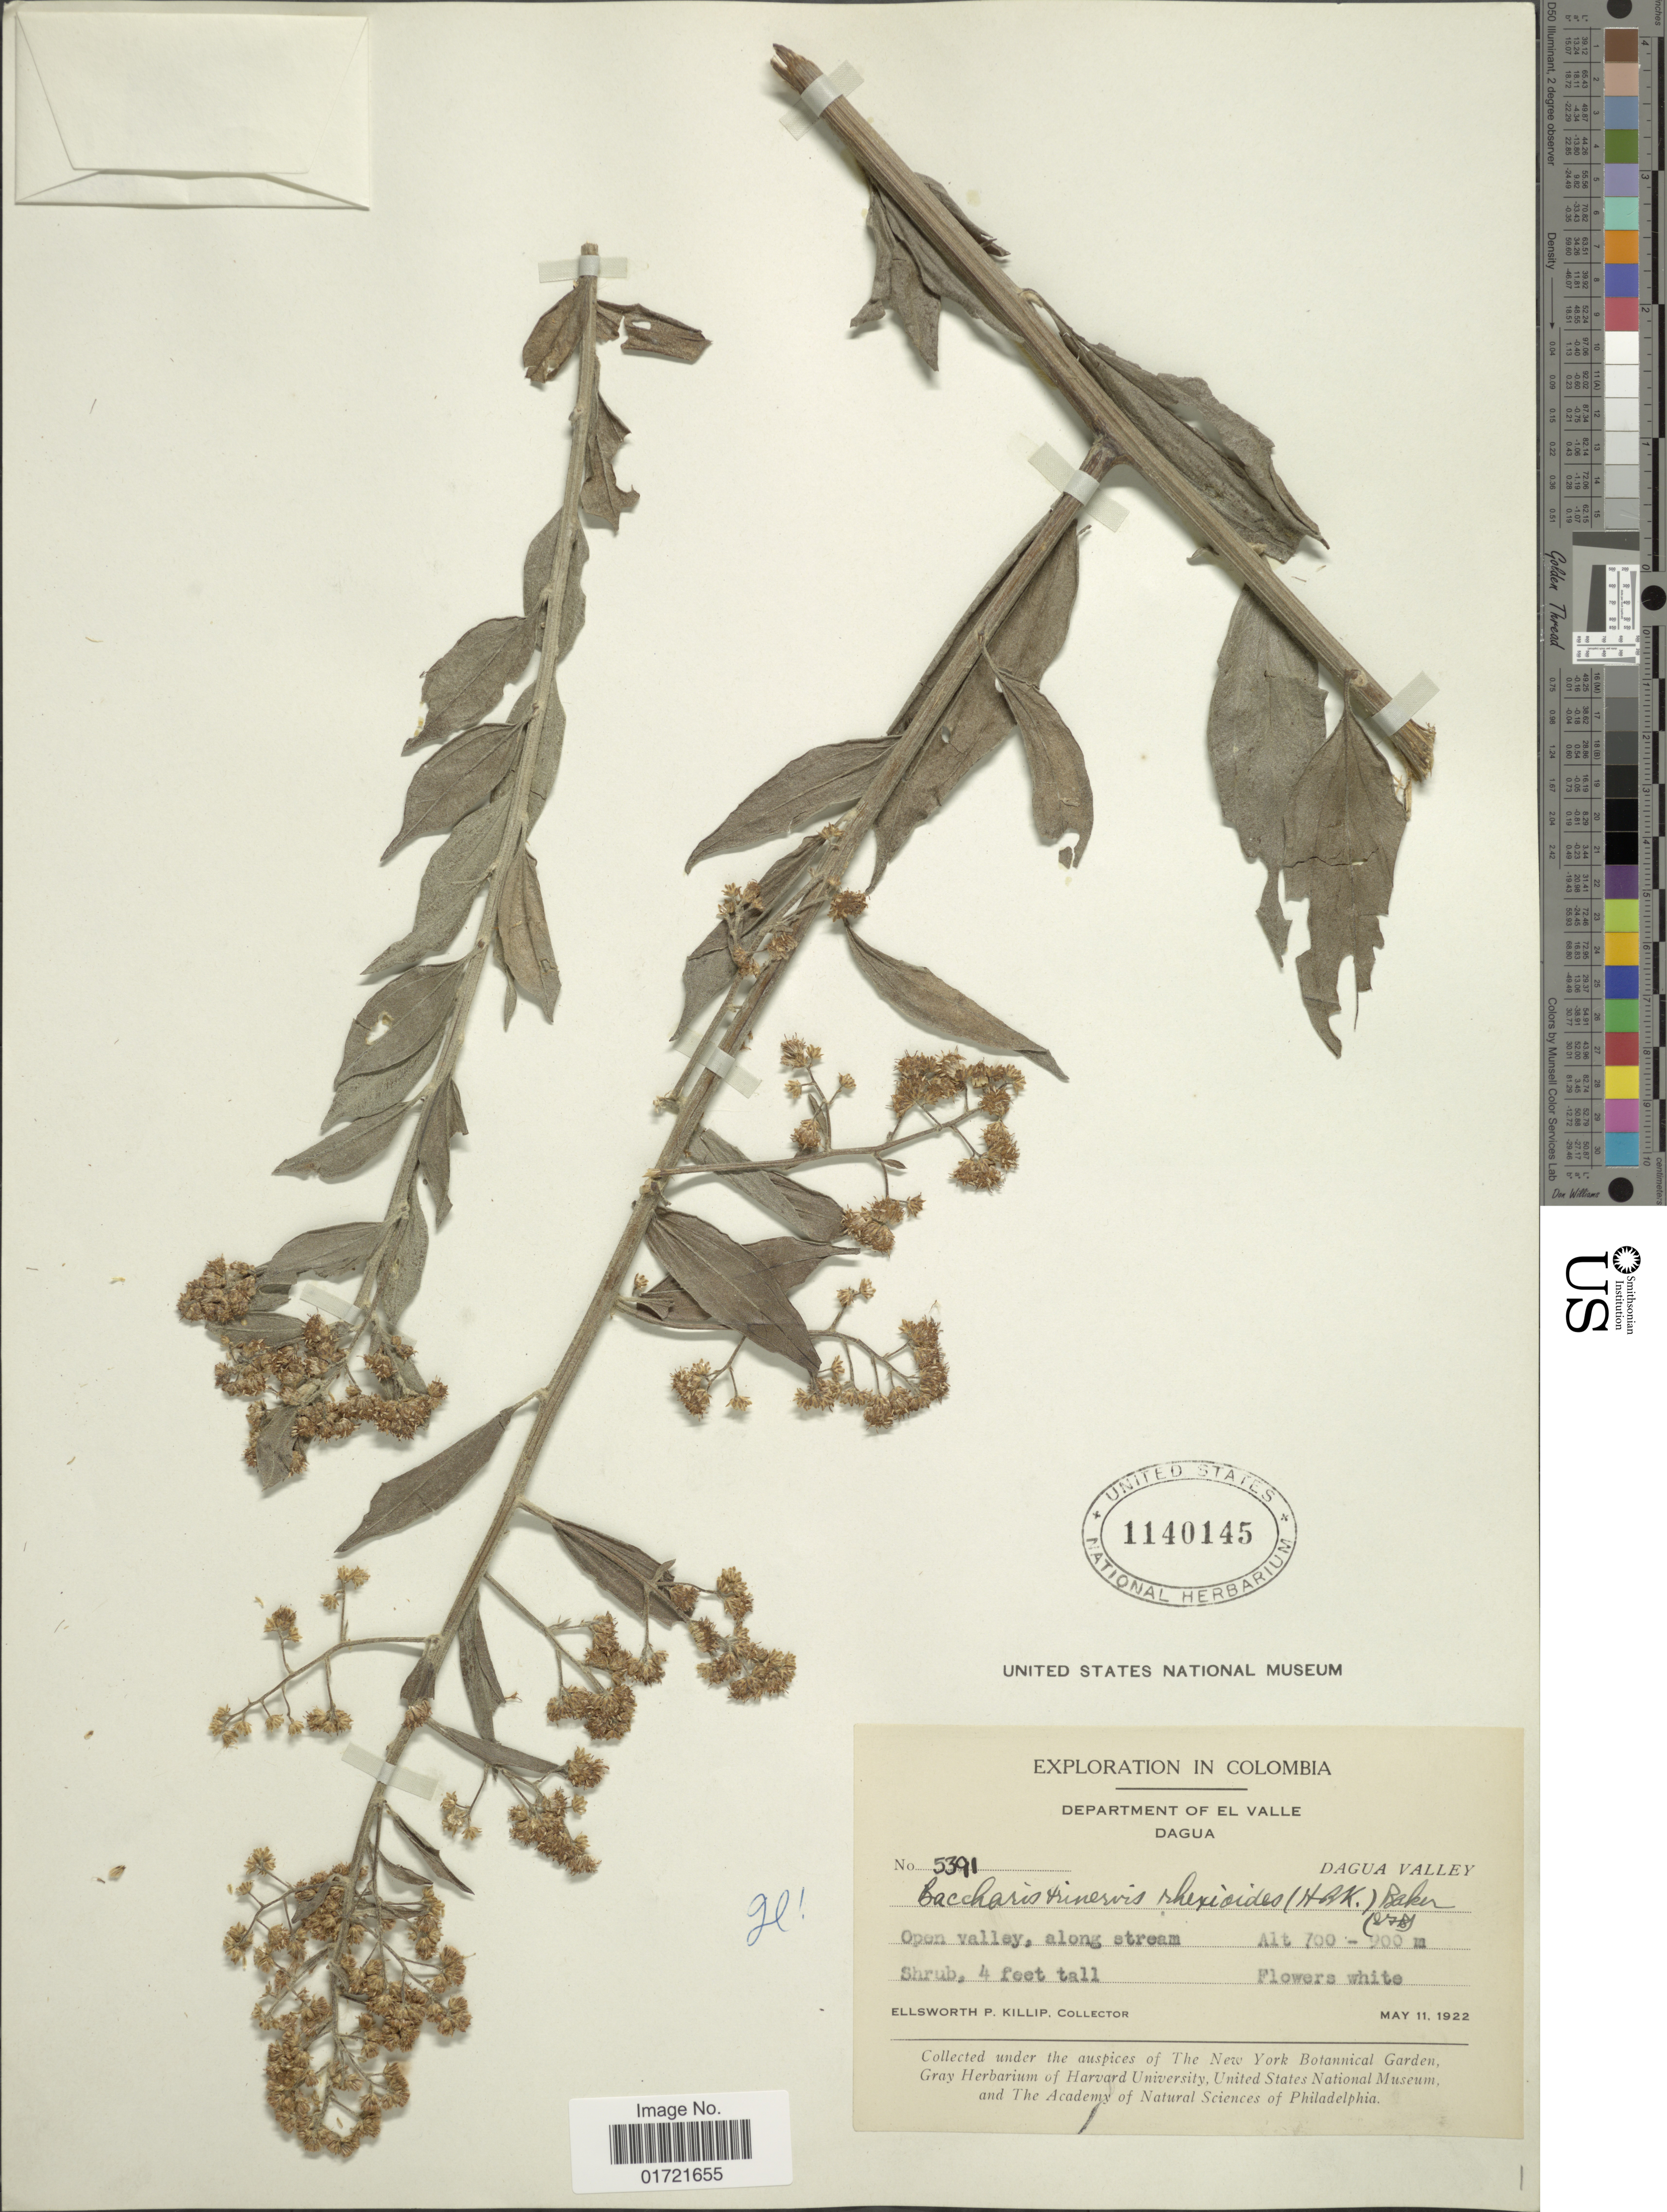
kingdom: Plantae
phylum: Tracheophyta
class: Magnoliopsida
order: Asterales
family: Asteraceae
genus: Baccharis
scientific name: Baccharis trinervis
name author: (Lam.) Pers.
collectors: E. P. Killip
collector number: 5391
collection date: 1922-05-11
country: Colombia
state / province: Valle del Cauca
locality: Department of El Valle, Dagua, Dagua Valley, Open Valley, along stream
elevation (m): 700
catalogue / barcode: US 1140145